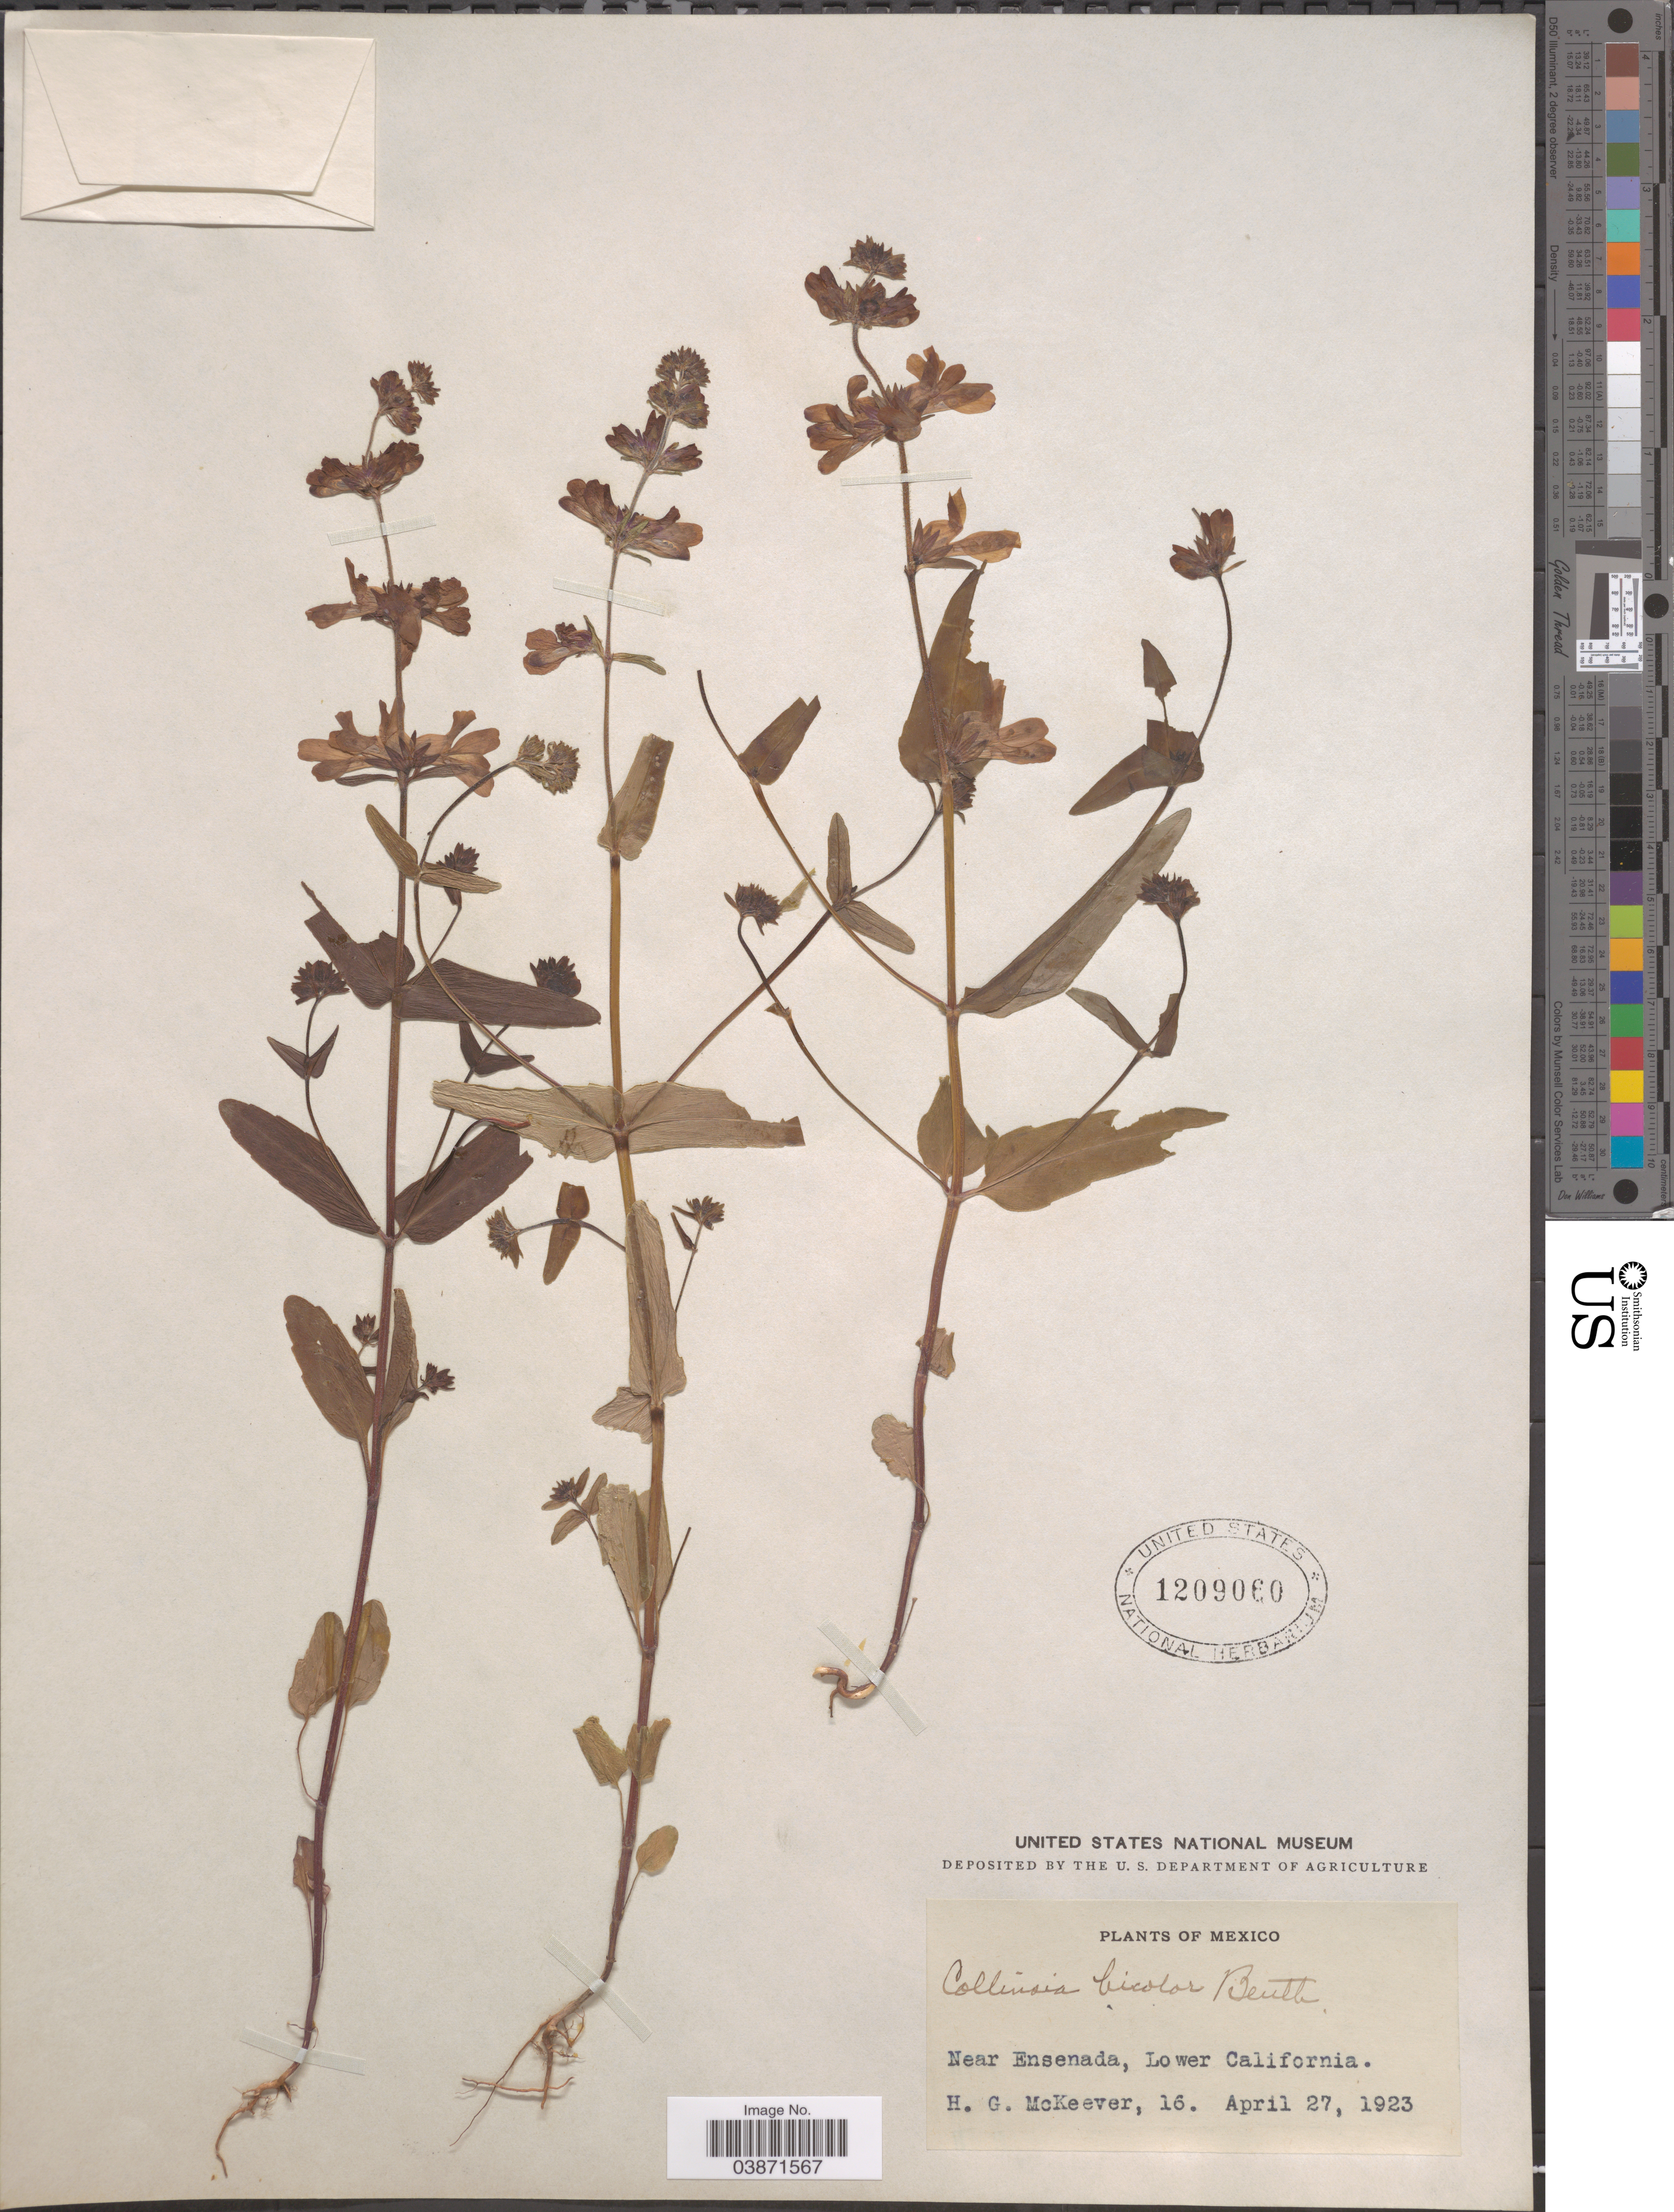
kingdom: Plantae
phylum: Tracheophyta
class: Magnoliopsida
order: Lamiales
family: Plantaginaceae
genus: Collinsia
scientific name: Collinsia bicolor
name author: Raf.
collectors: H. McKeever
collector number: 16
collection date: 1923-04-27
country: Mexico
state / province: Baja California Norte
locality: Near Ensenada, Lower California.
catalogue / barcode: US 1209060